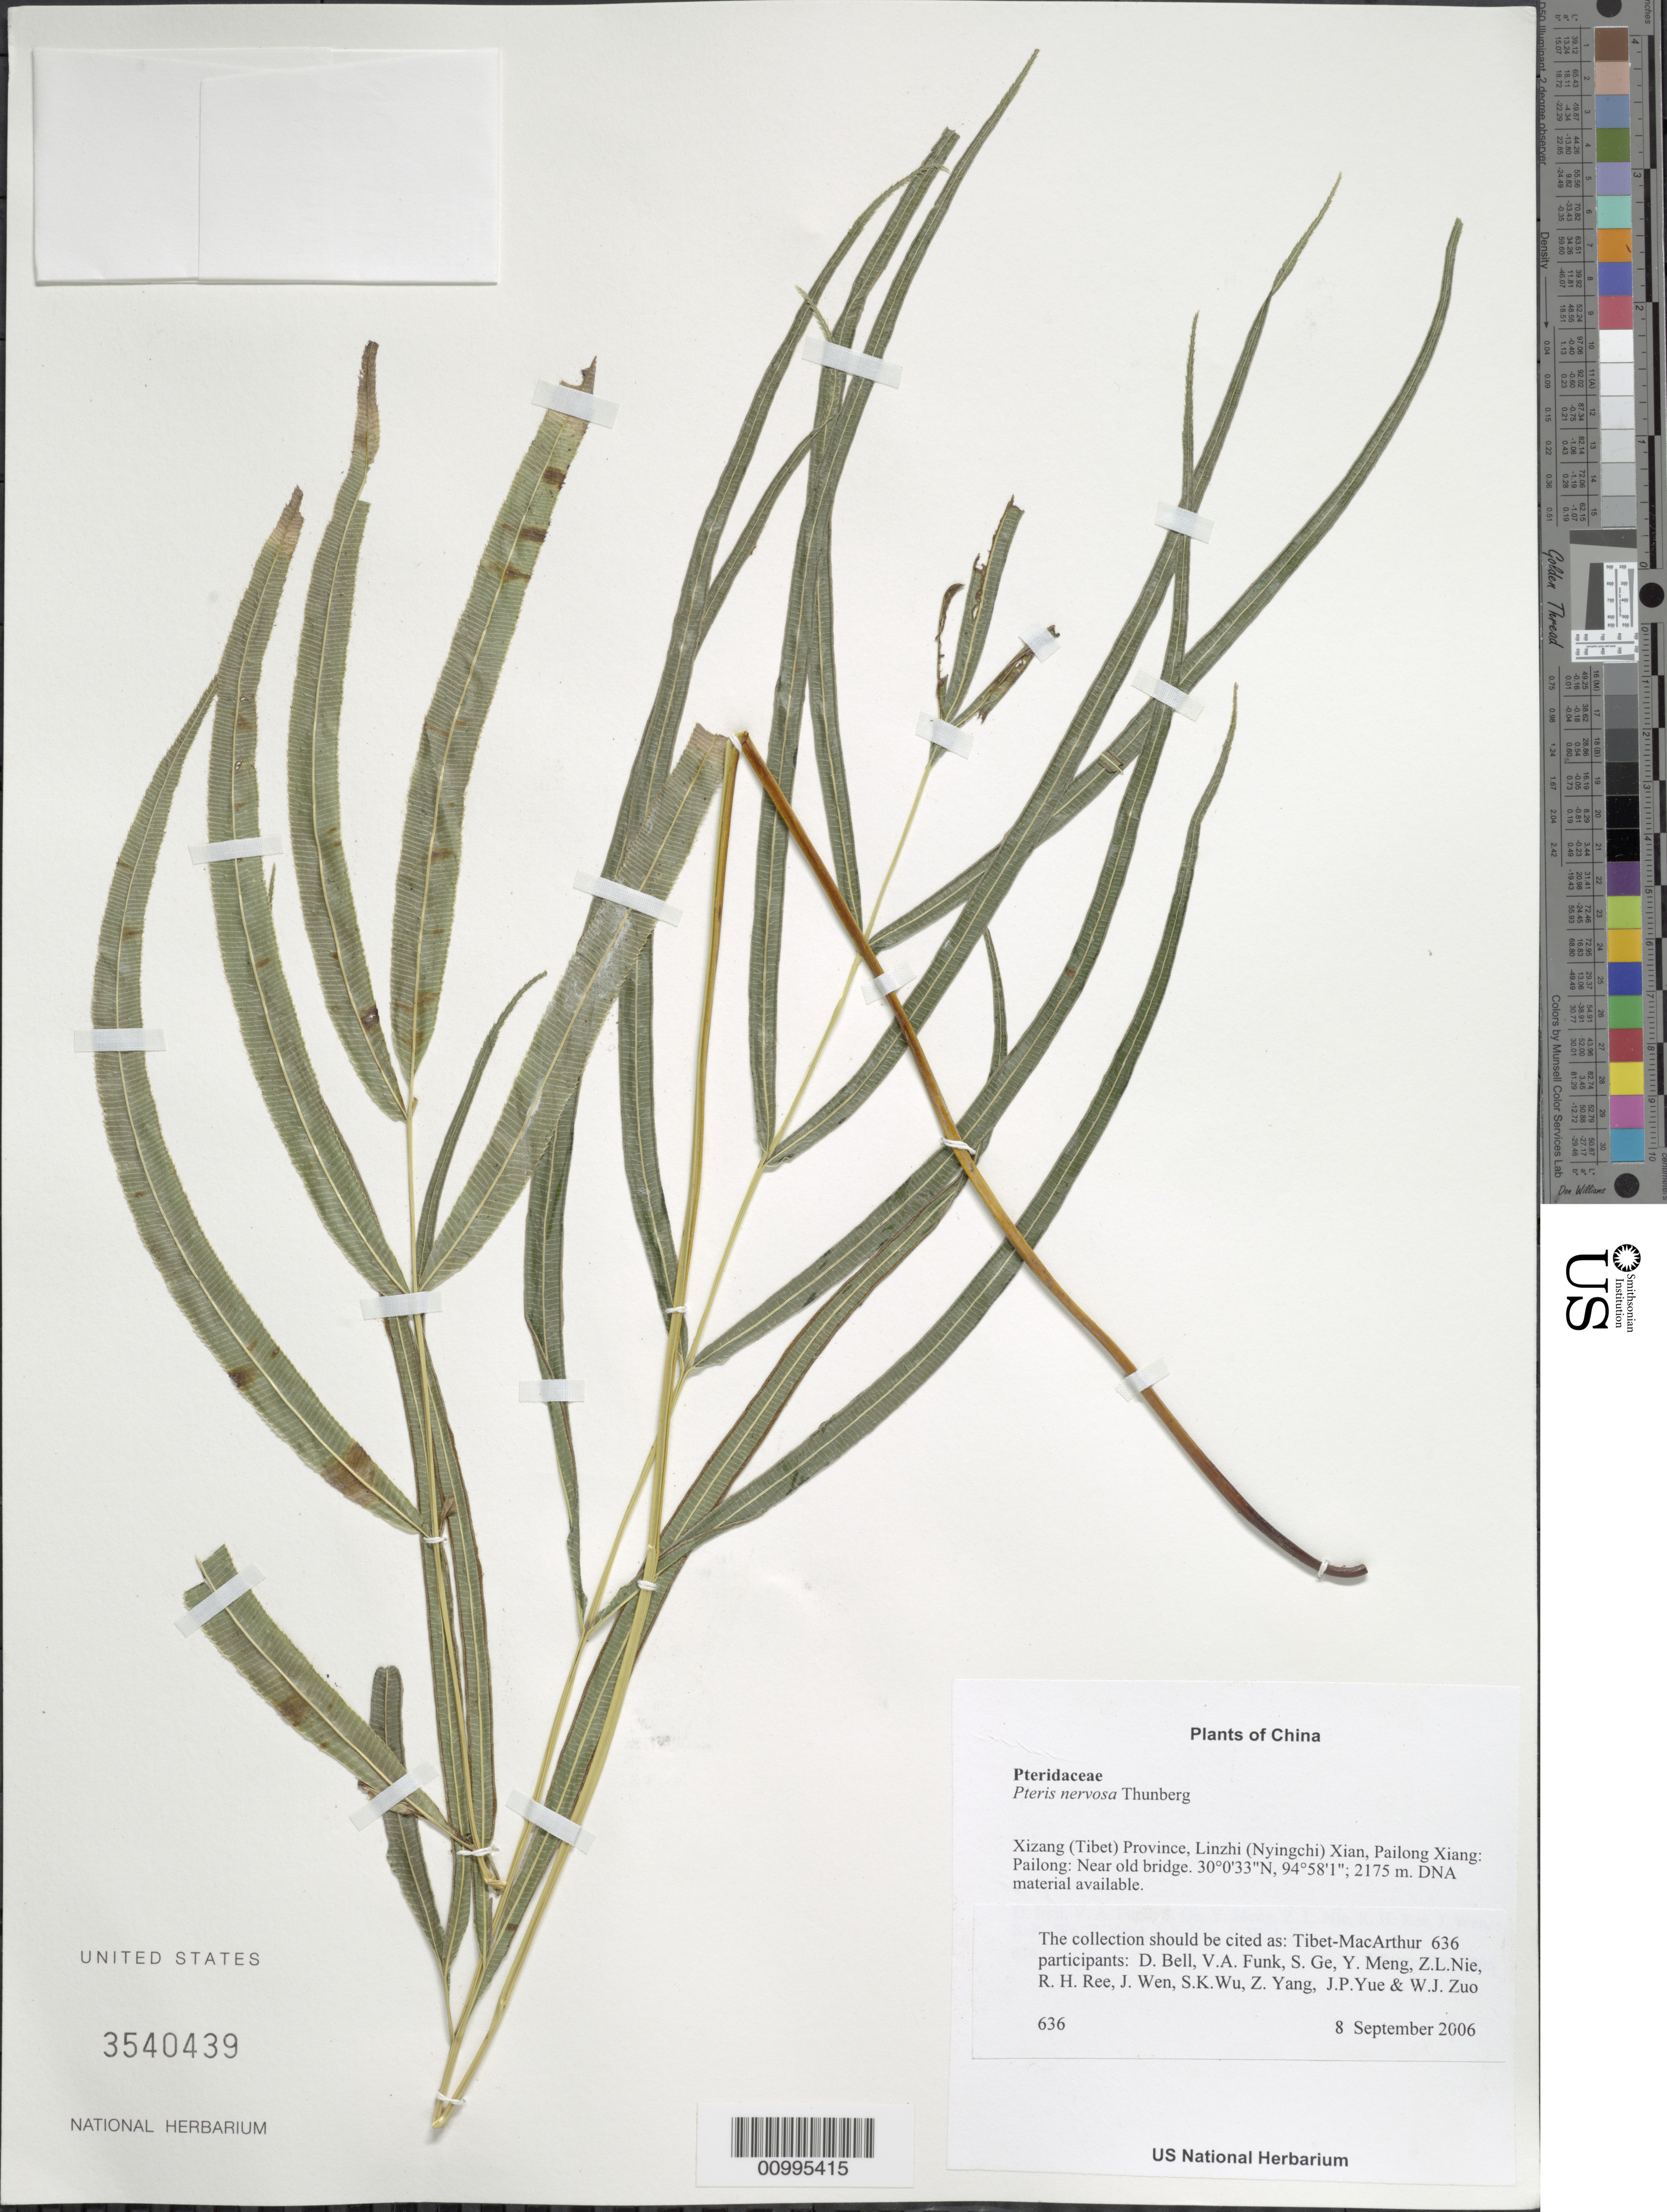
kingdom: Plantae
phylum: Tracheophyta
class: Polypodiopsida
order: Polypodiales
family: Pteridaceae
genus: Pteris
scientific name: Pteris nervosa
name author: Thunb.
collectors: Tibet-MacArthur, D. A. Bell, V. Funk, S. Ge, Y. Meng, Z. Nie, R. Ree, J. Wen, S. K. Wu, Z. Yang, J. Yue & W. Zuo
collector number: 636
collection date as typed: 08 Sep 2006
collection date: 2006-09-08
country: China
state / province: Xizang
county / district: Linzhi (Nyingchi) Xian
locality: Pailong Xiang: Pailong. Near old bridge.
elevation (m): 2175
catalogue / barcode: US 3540439